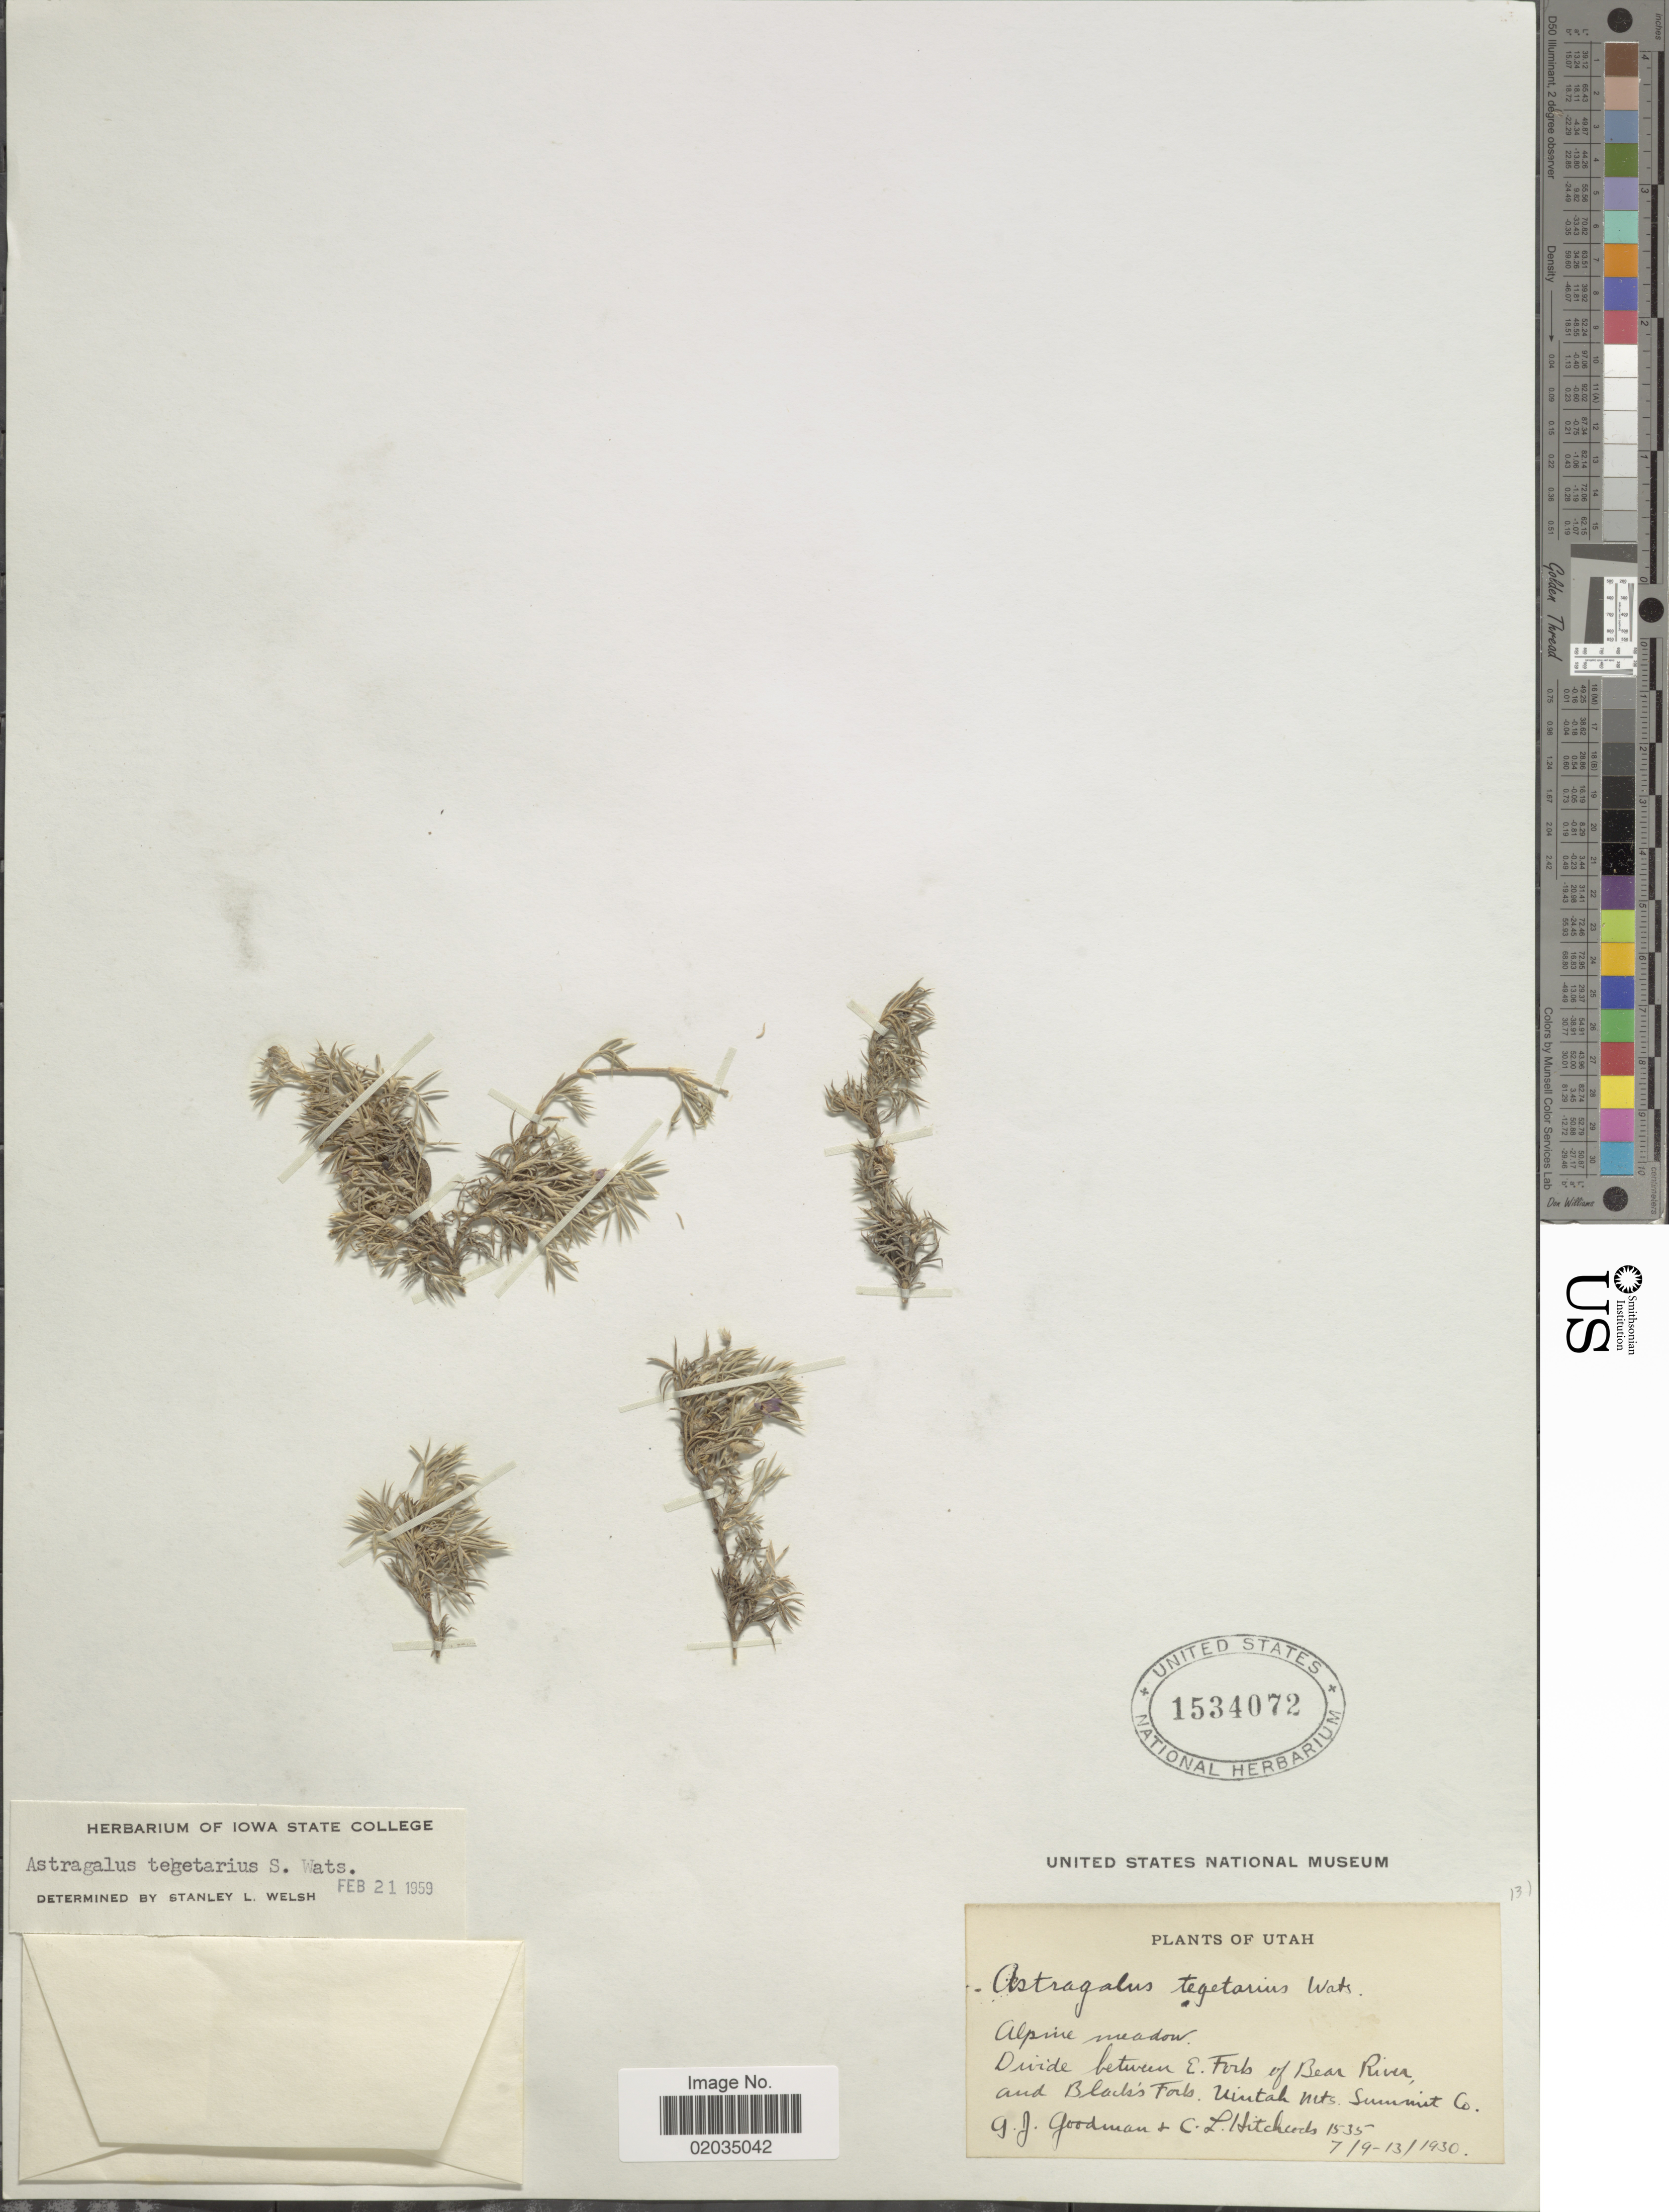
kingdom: Plantae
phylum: Tracheophyta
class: Magnoliopsida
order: Fabales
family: Fabaceae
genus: Astragalus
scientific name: Astragalus tegetarioides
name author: M.E. Jones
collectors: G. J. Goodman & C. L. Hitchcock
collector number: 1535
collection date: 1930-07-09/1930-07-13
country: United States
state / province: Utah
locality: Divide between E Forb of Bear River, and Black's Forks. Uintah Mts., Summit Co.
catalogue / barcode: US 1534072